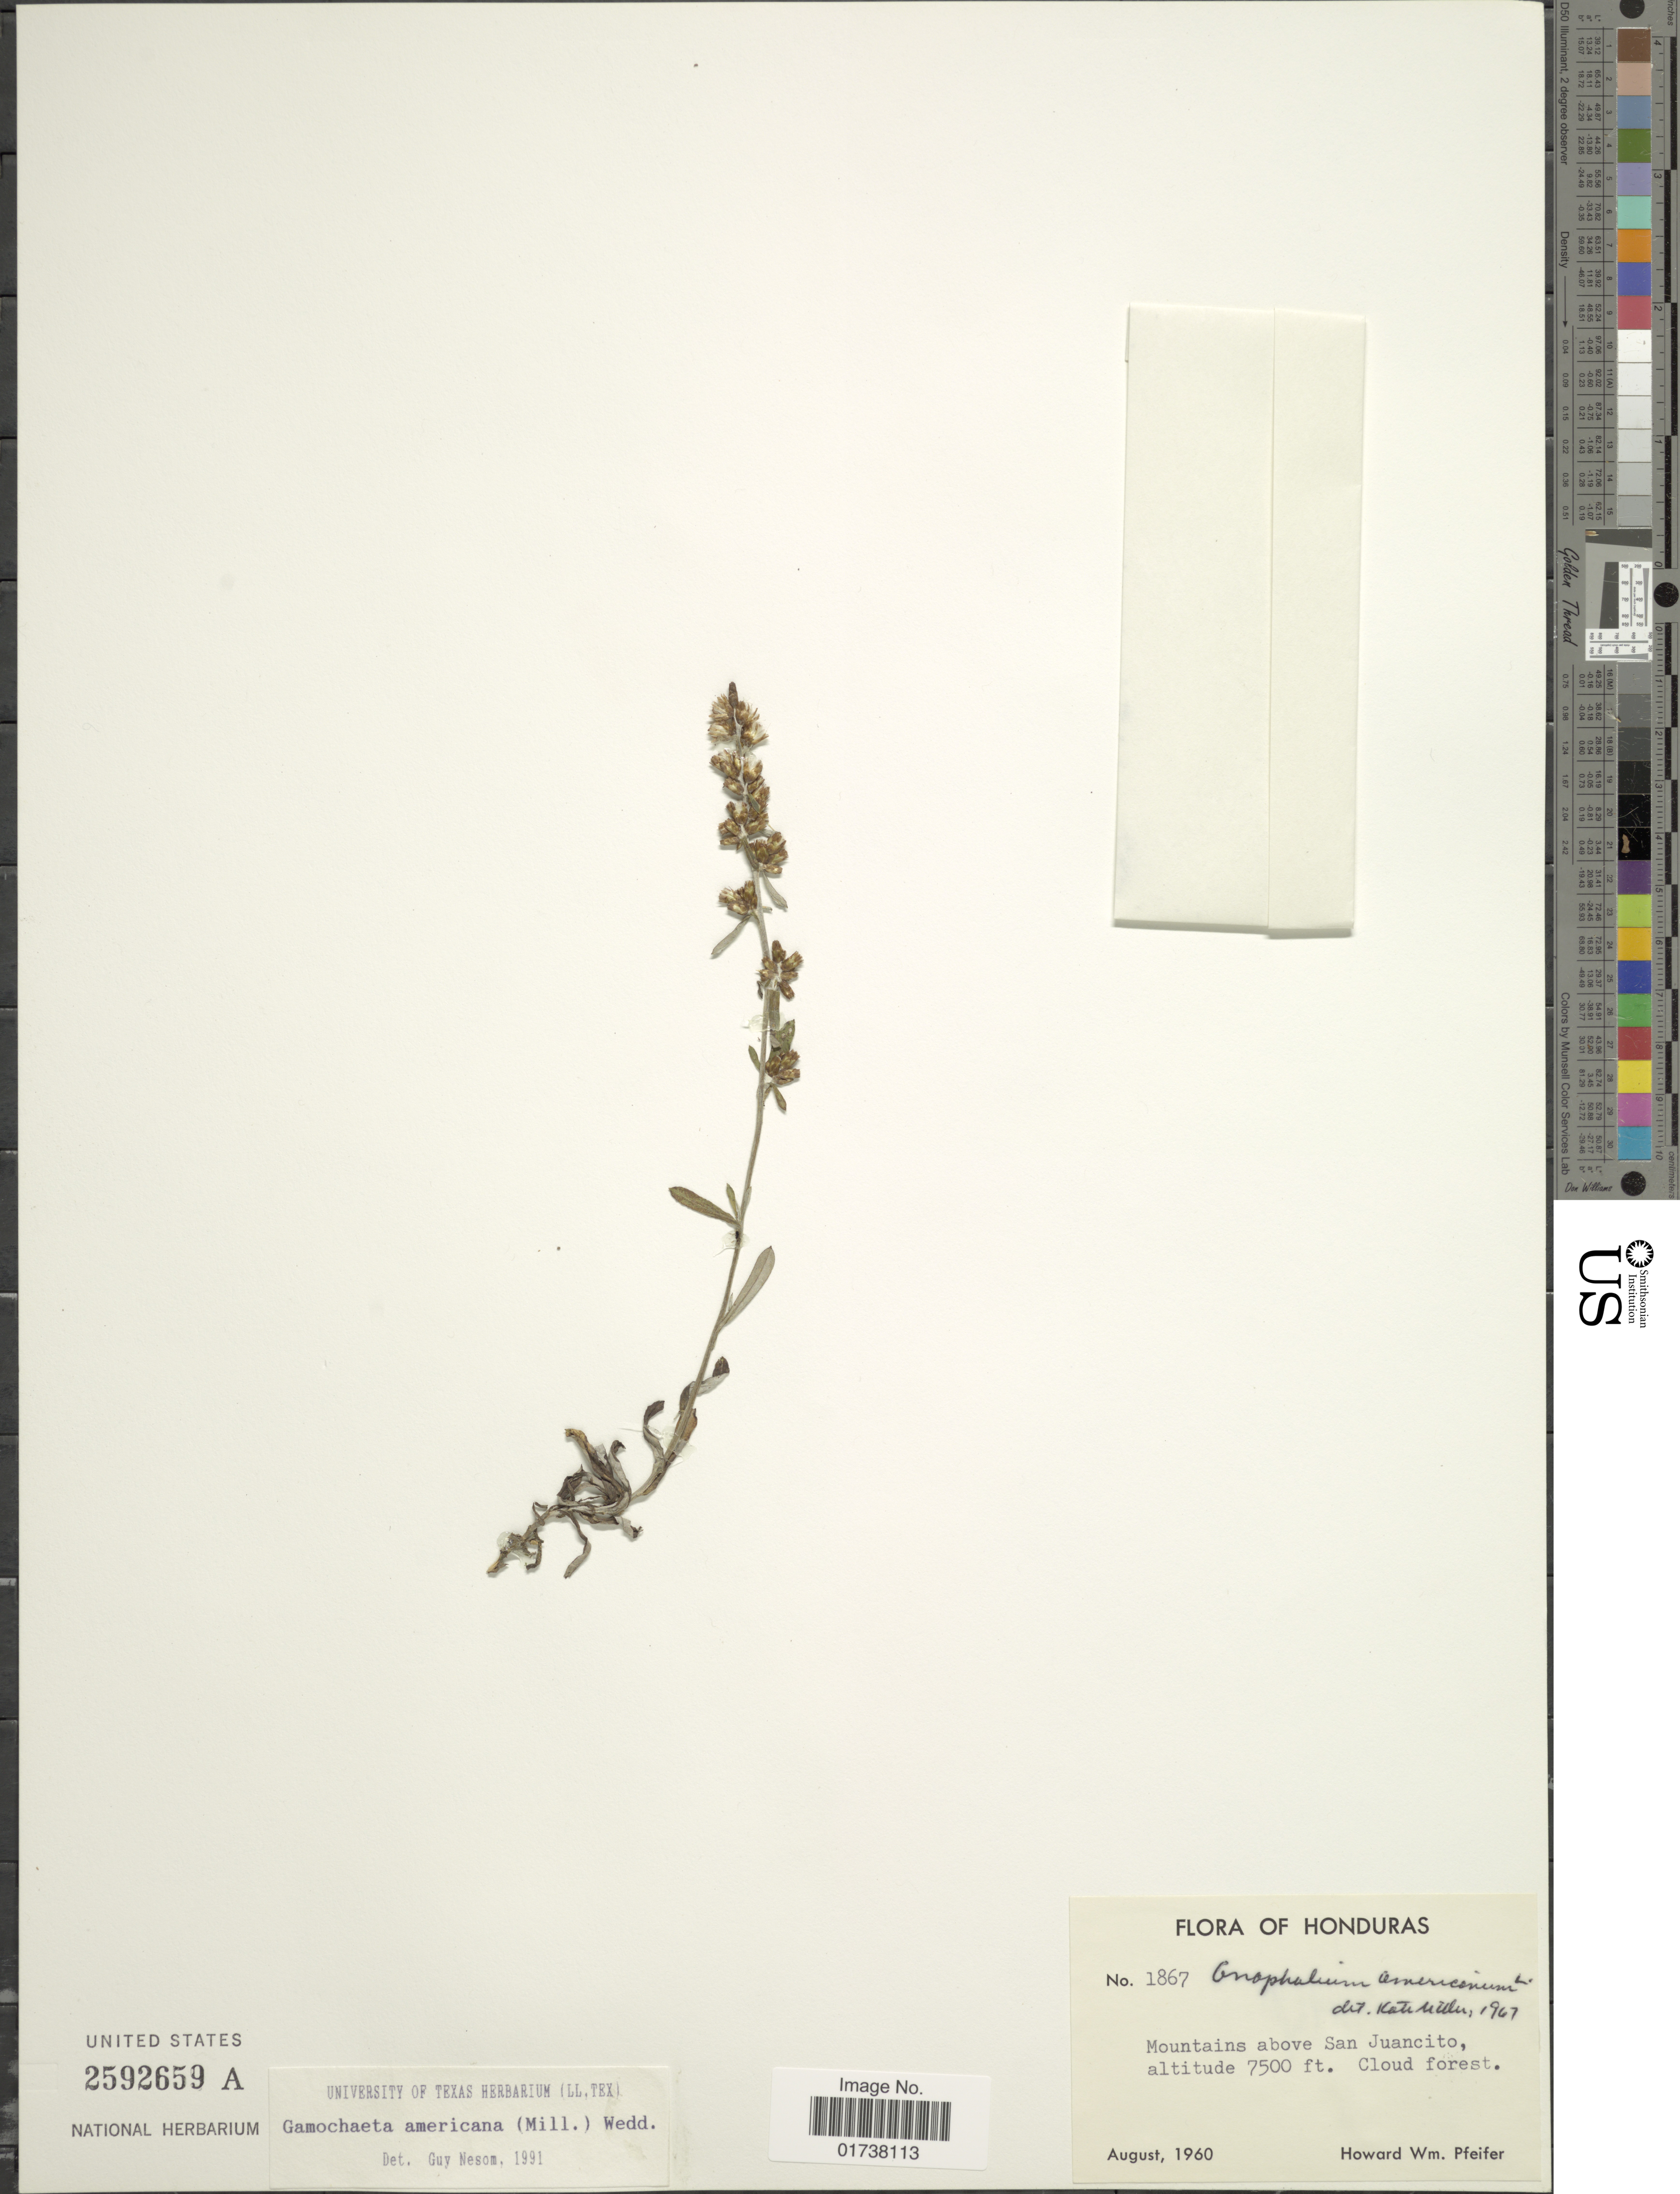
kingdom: Plantae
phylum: Tracheophyta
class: Magnoliopsida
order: Asterales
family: Asteraceae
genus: Gamochaeta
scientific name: Gamochaeta americana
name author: (Mill.) Wedd.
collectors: H. W. Pfeifer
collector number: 1867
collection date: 1960-08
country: Honduras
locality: Mountains above San Juancito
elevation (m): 2286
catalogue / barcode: US 2592659A